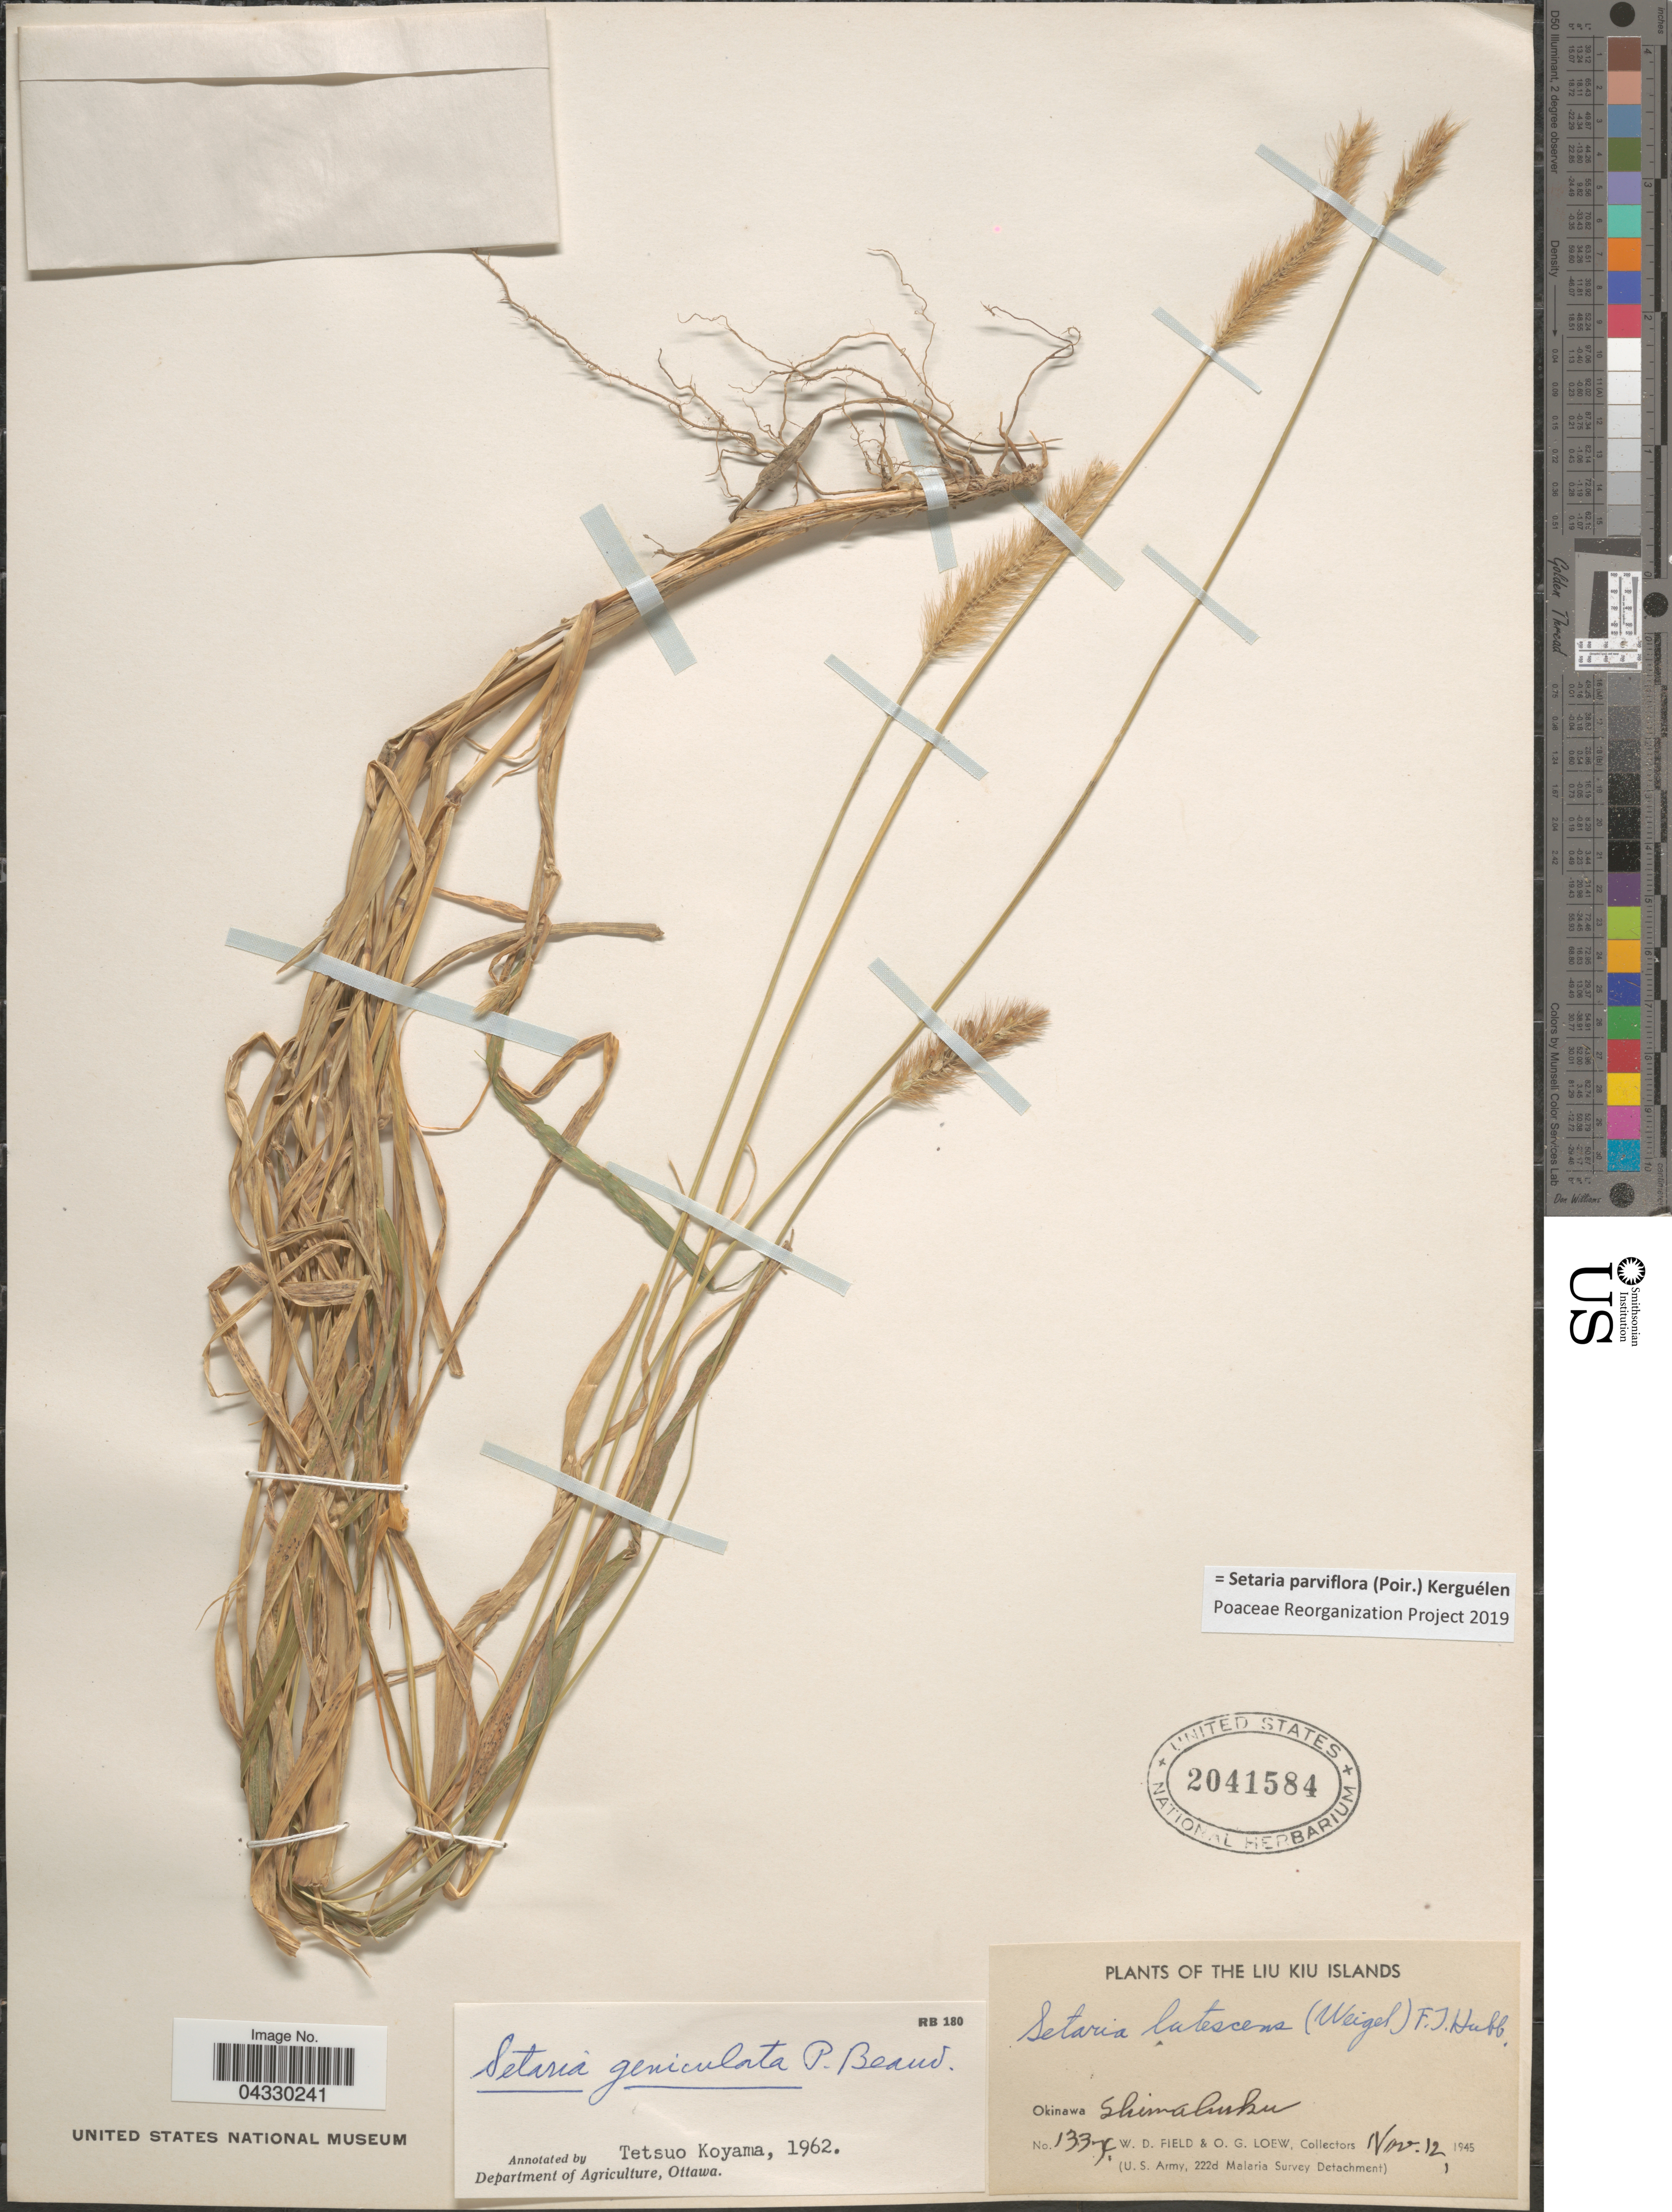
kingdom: Plantae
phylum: Tracheophyta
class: Liliopsida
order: Poales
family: Poaceae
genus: Setaria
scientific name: Setaria parviflora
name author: (Poir.) Kerguélen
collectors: W. D. Field & O. G. Loew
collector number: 133X*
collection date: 1945-11-12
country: Japan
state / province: Okinawa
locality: Liu Kiu Islands. Shimabuku. (U.S. Army, 222d Malaria Survey Detachment).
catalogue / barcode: US 2041584